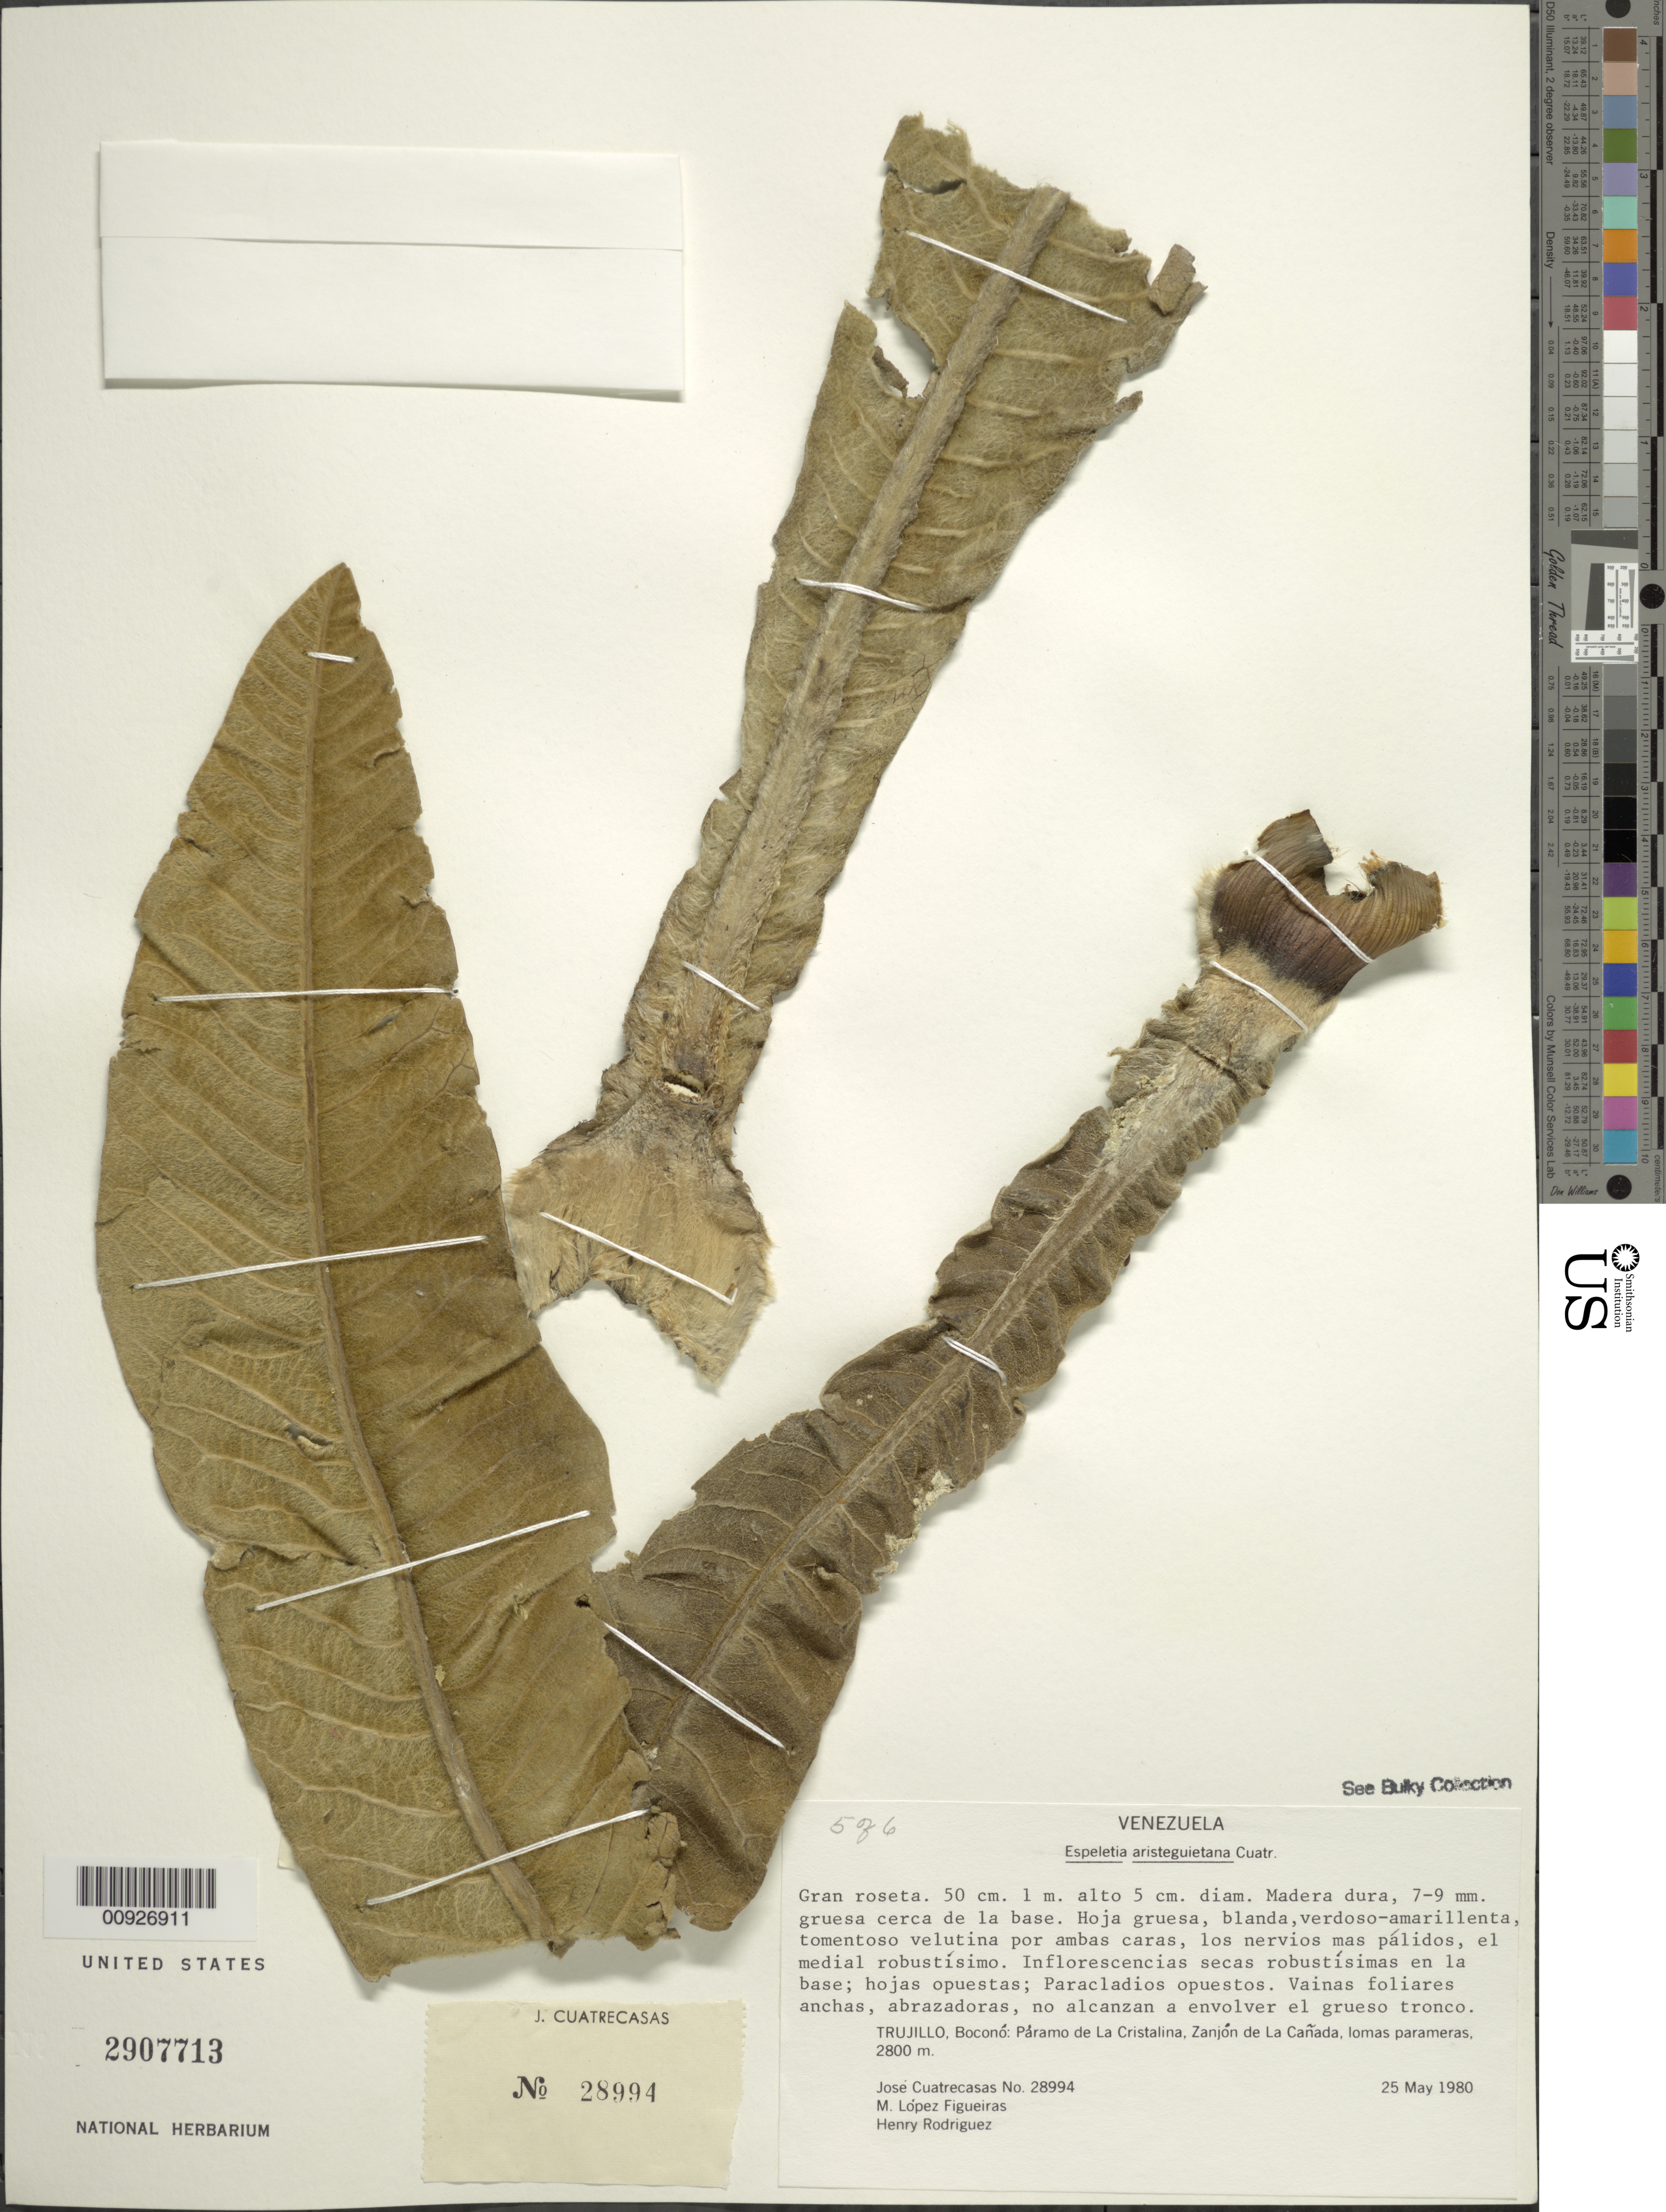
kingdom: Plantae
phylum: Tracheophyta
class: Magnoliopsida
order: Asterales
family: Asteraceae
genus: Espeletia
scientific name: Espeletia aristeguietana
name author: Cuatrec.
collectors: J. Cuatrecasas & M. López Figueiras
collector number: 28994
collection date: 1980-05-25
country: Venezuela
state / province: Trujillo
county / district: D. Boconó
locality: P. de la Cristalina. Zanjón de la Cañada.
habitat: Lomas parameras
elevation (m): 2800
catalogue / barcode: US 2907713